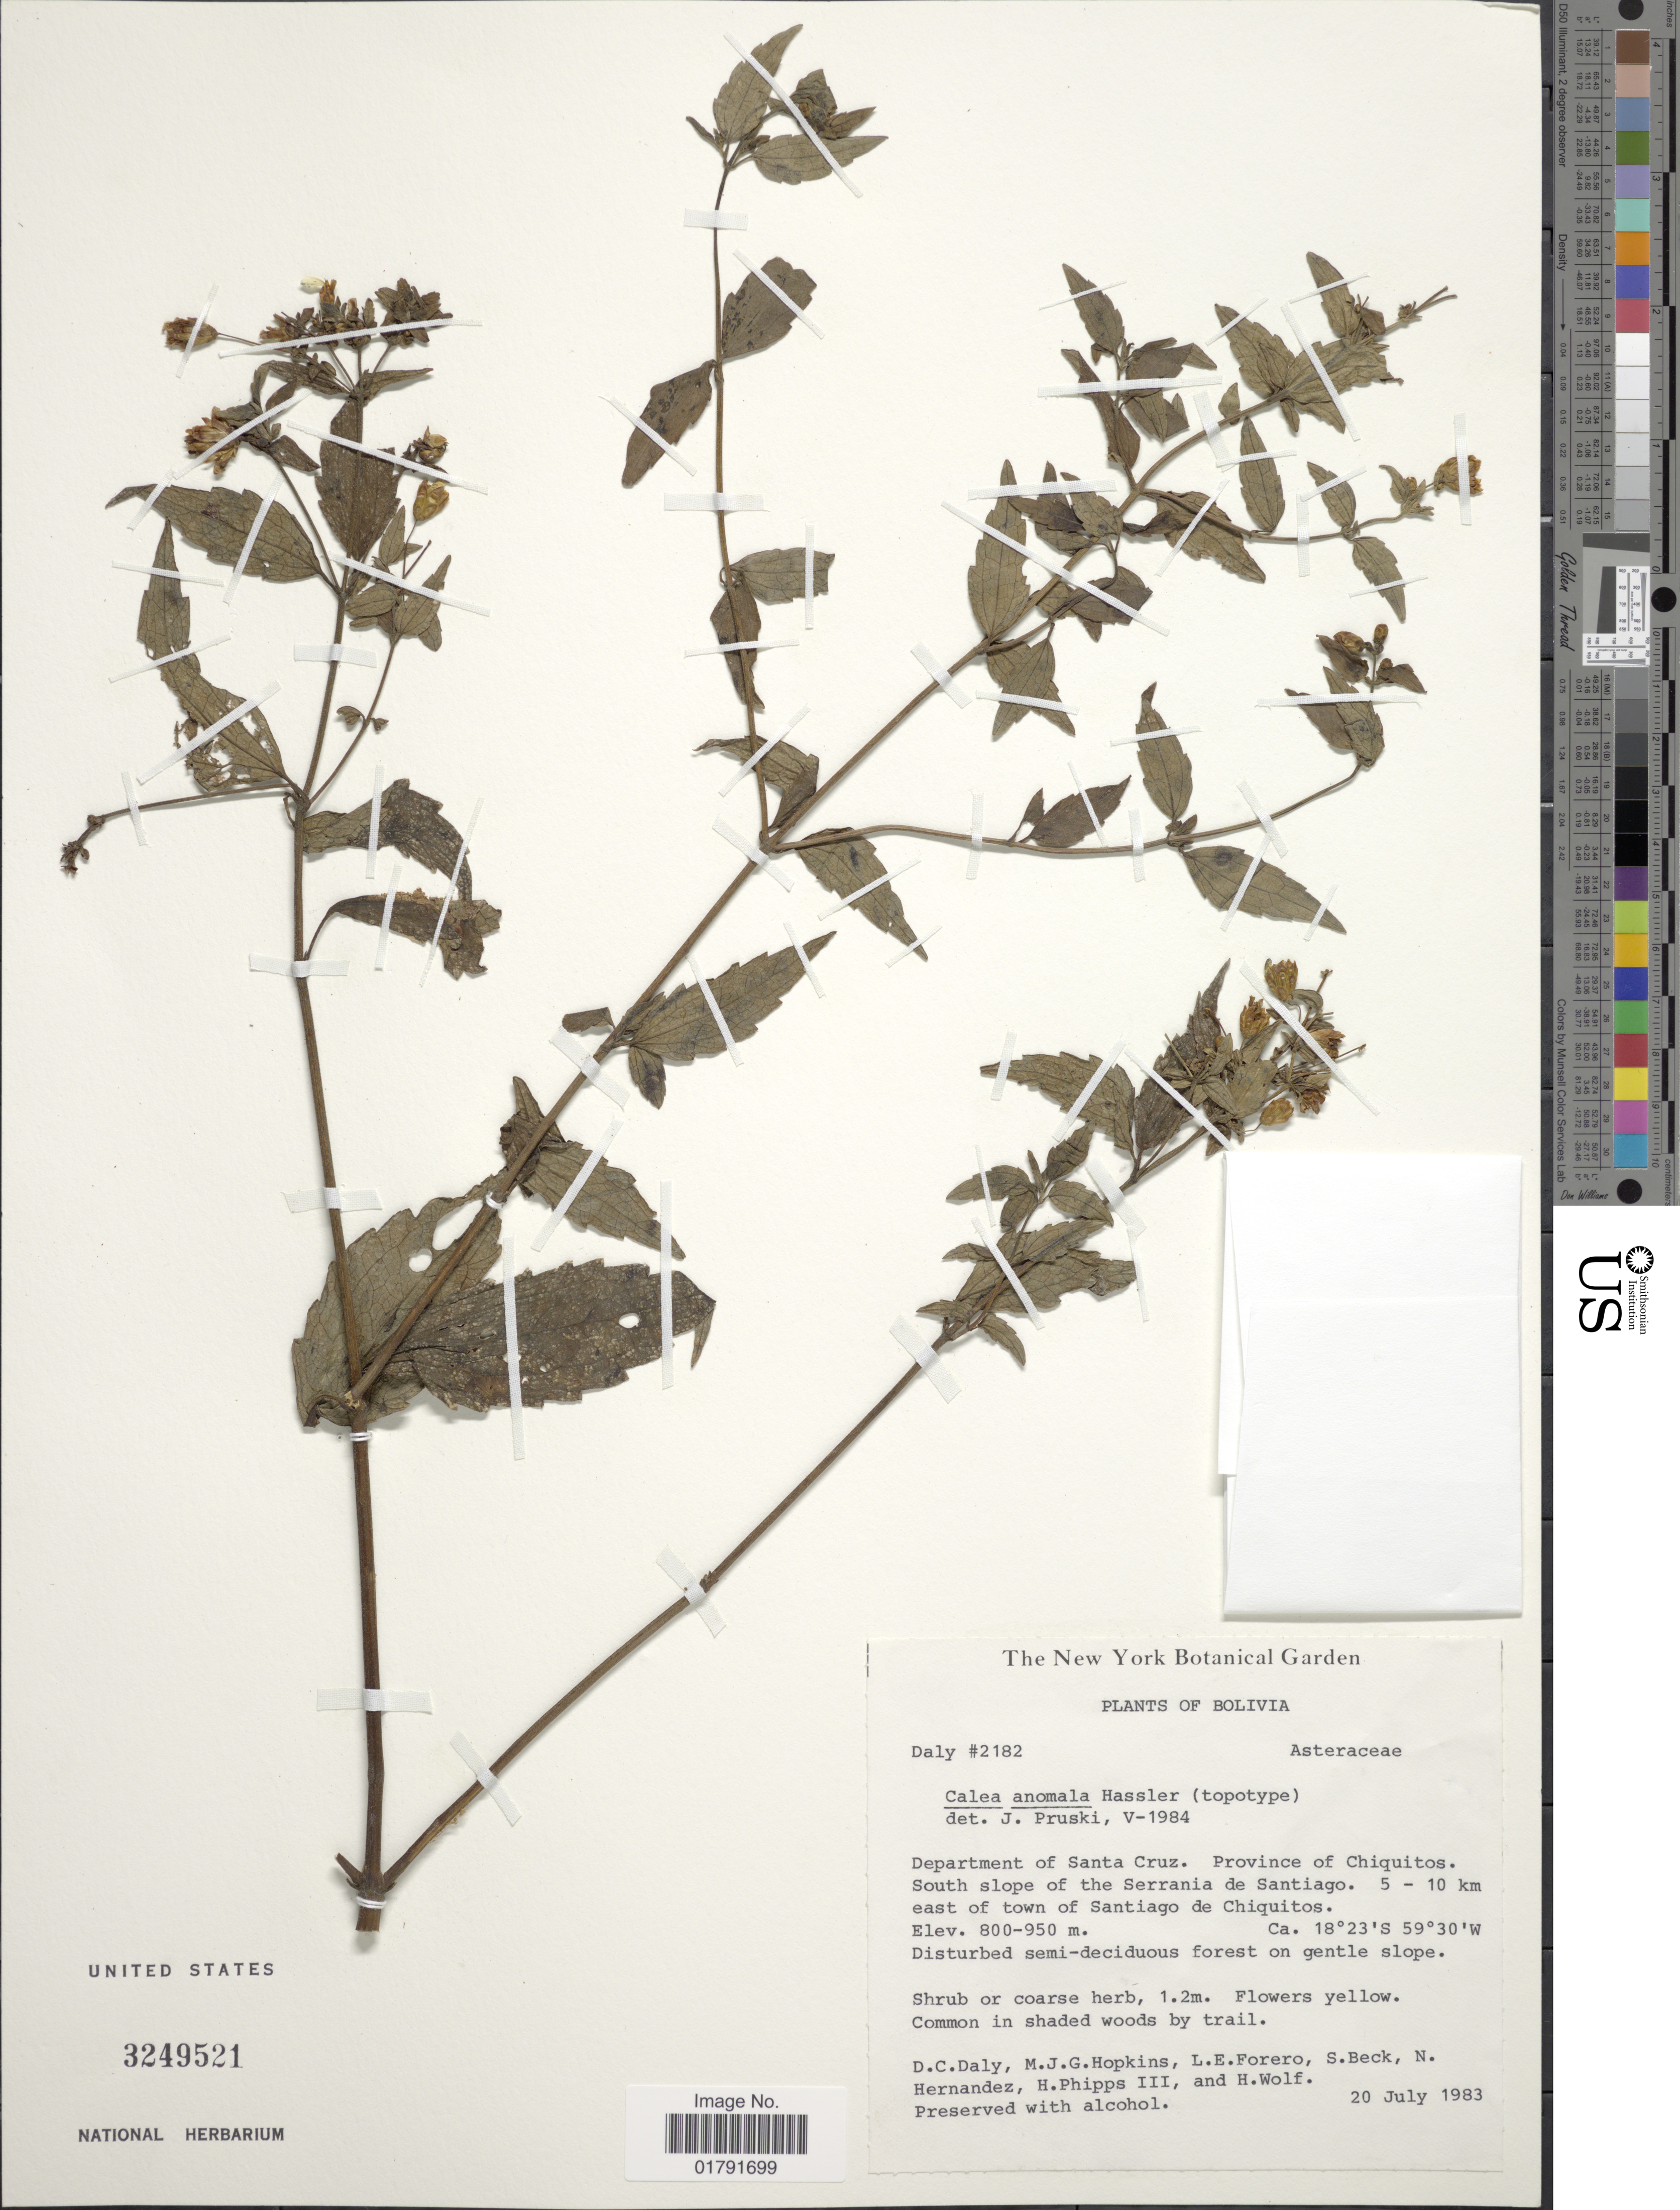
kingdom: Plantae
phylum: Tracheophyta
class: Magnoliopsida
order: Asterales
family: Asteraceae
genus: Calea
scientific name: Calea anomala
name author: Hassl.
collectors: D. C. Daly, M. J. G. Hopkins, L. E. Forero, S. G. Beck & et al.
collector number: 2182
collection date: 1983-07-20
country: Bolivia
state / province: Santa Cruz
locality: Province of Chiquitos, south slope of the Serrania de Santiago, 5-10 km east of town of Santiago de Chiquitos.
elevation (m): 800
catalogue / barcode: US 3249521